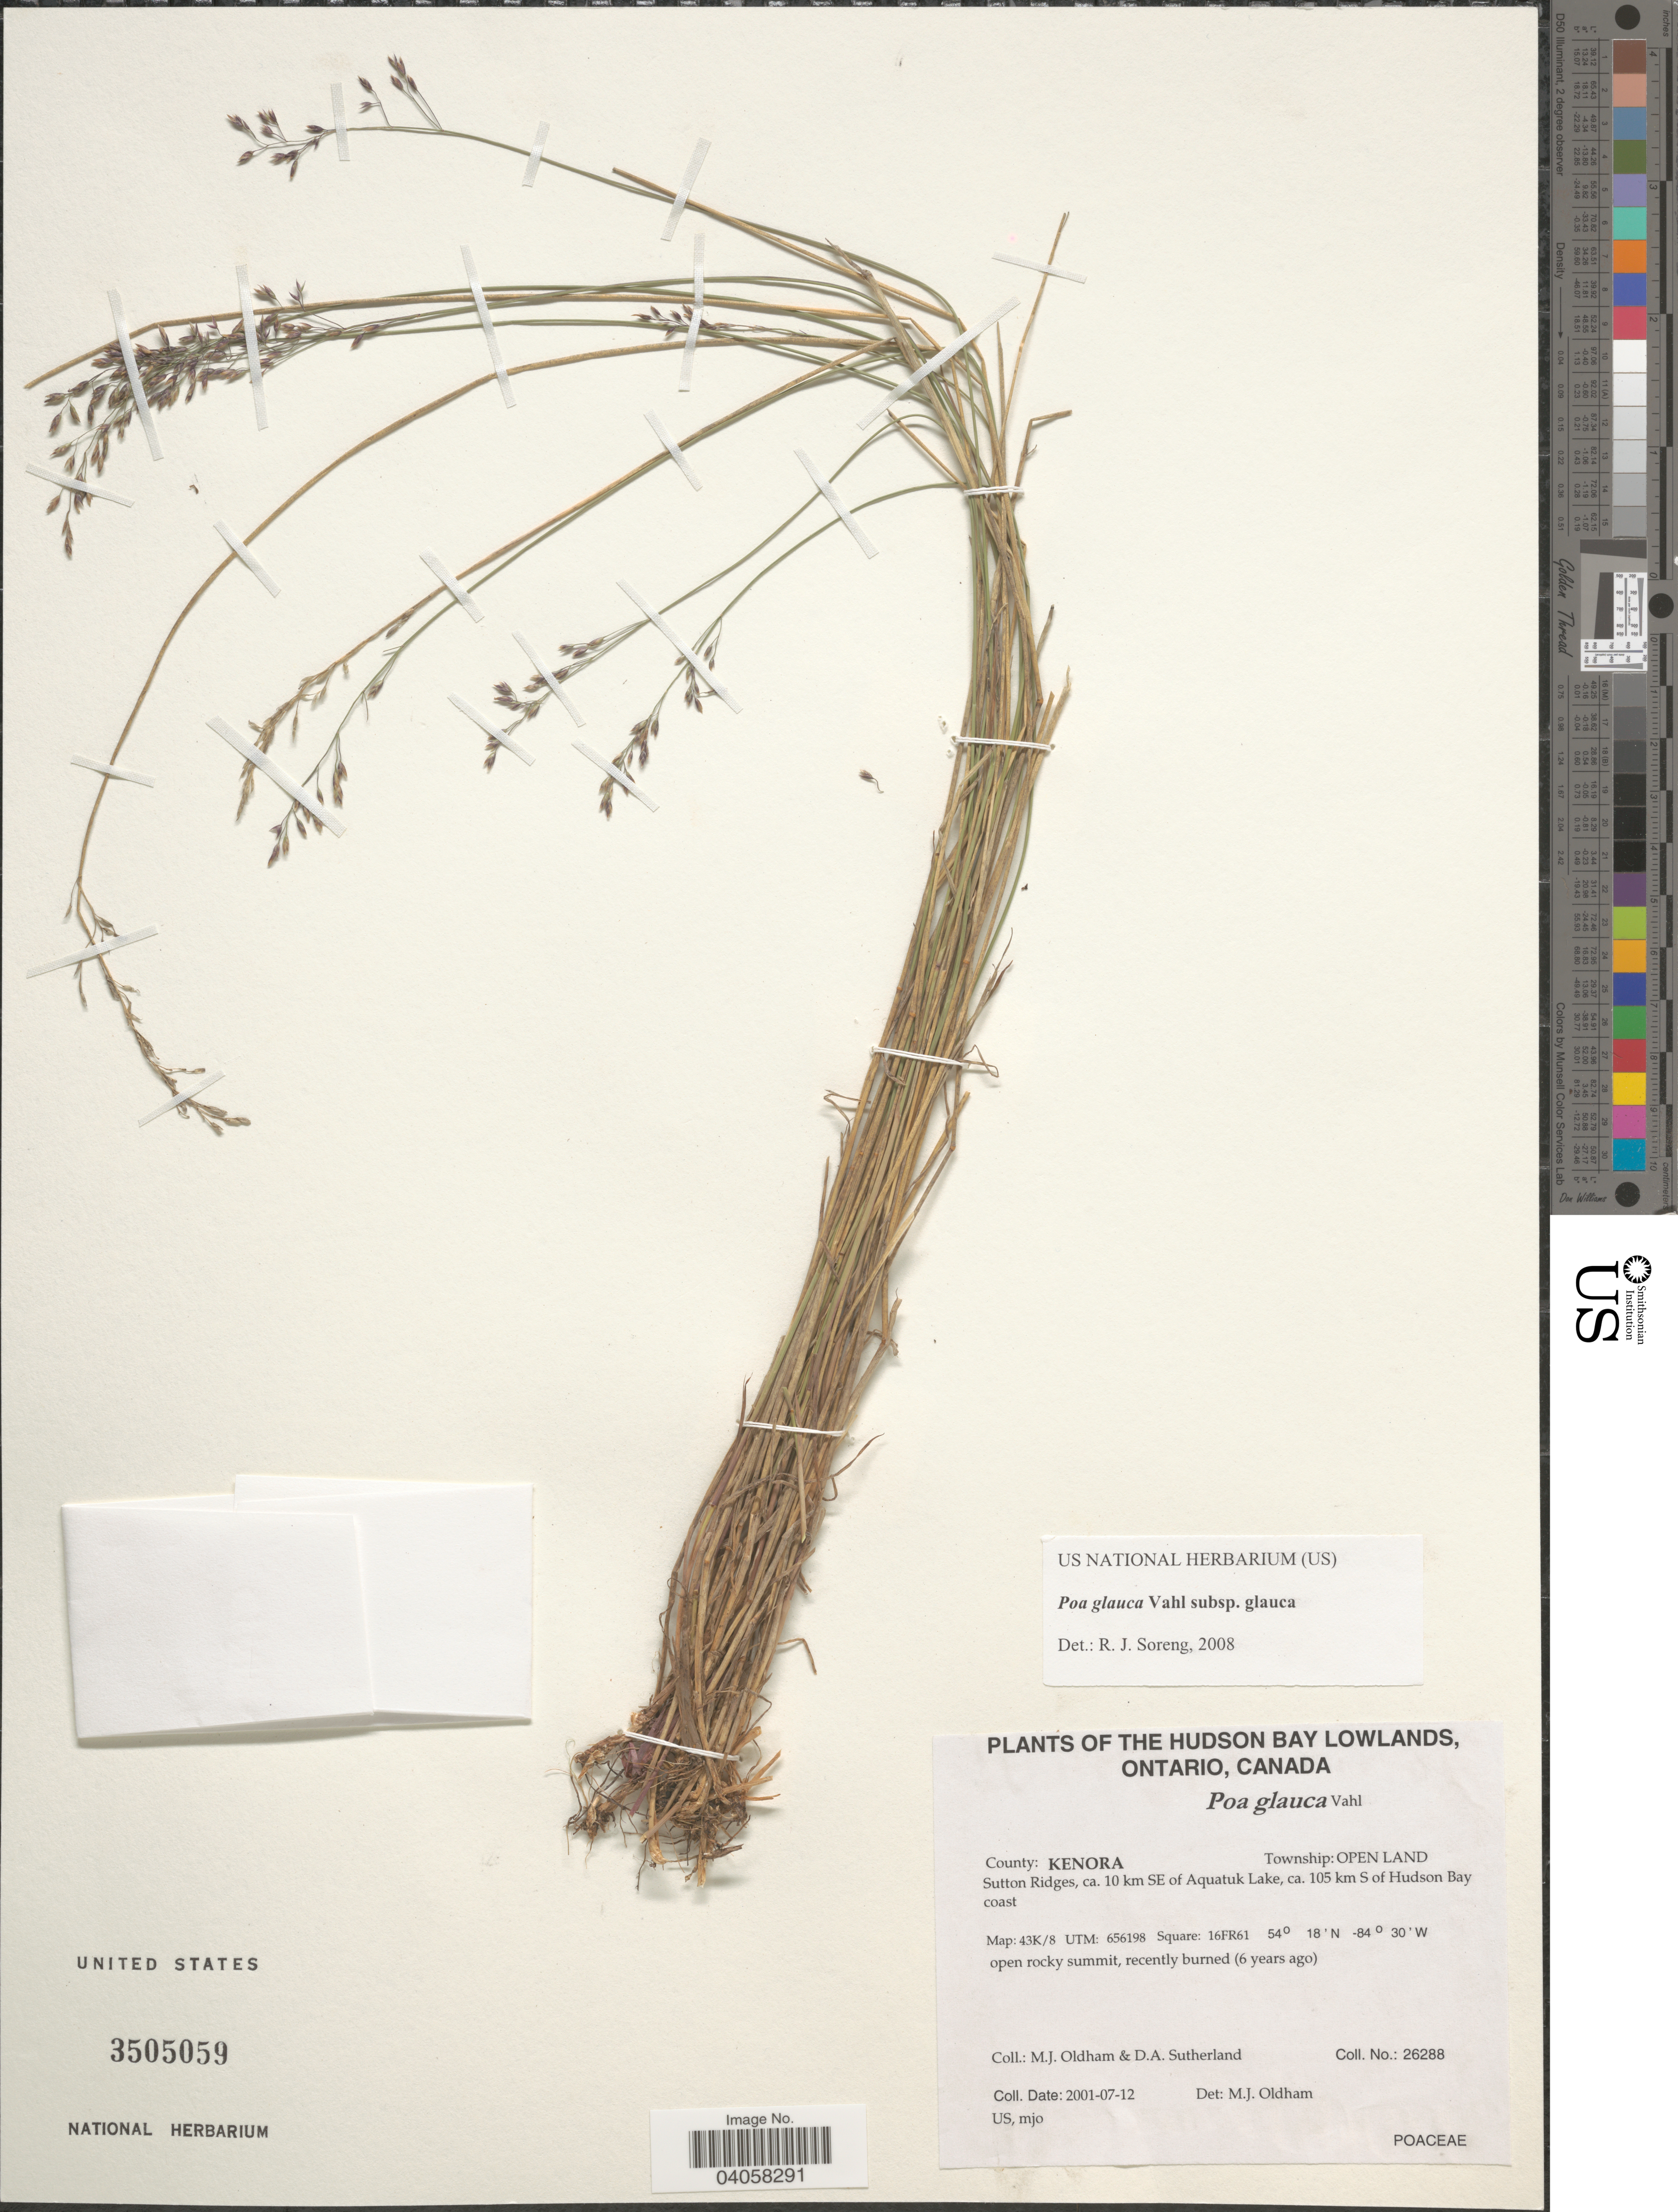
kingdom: Plantae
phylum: Tracheophyta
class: Liliopsida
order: Poales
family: Poaceae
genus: Poa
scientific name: Poa glauca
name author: Vahl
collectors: M. Oldham & D. Sutherland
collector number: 26288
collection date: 2001-07-12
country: Canada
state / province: Ontario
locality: Hudson Bay Lowlands. County: Kenora. Township: Open Land. Sutton Ridges, ca. 10 km SE of Aquatuk Lake, ca. 105km S of Hudson Bay. Map: 43K/8. UTM: 656198. Square: 16FR61.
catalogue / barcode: US 3505059